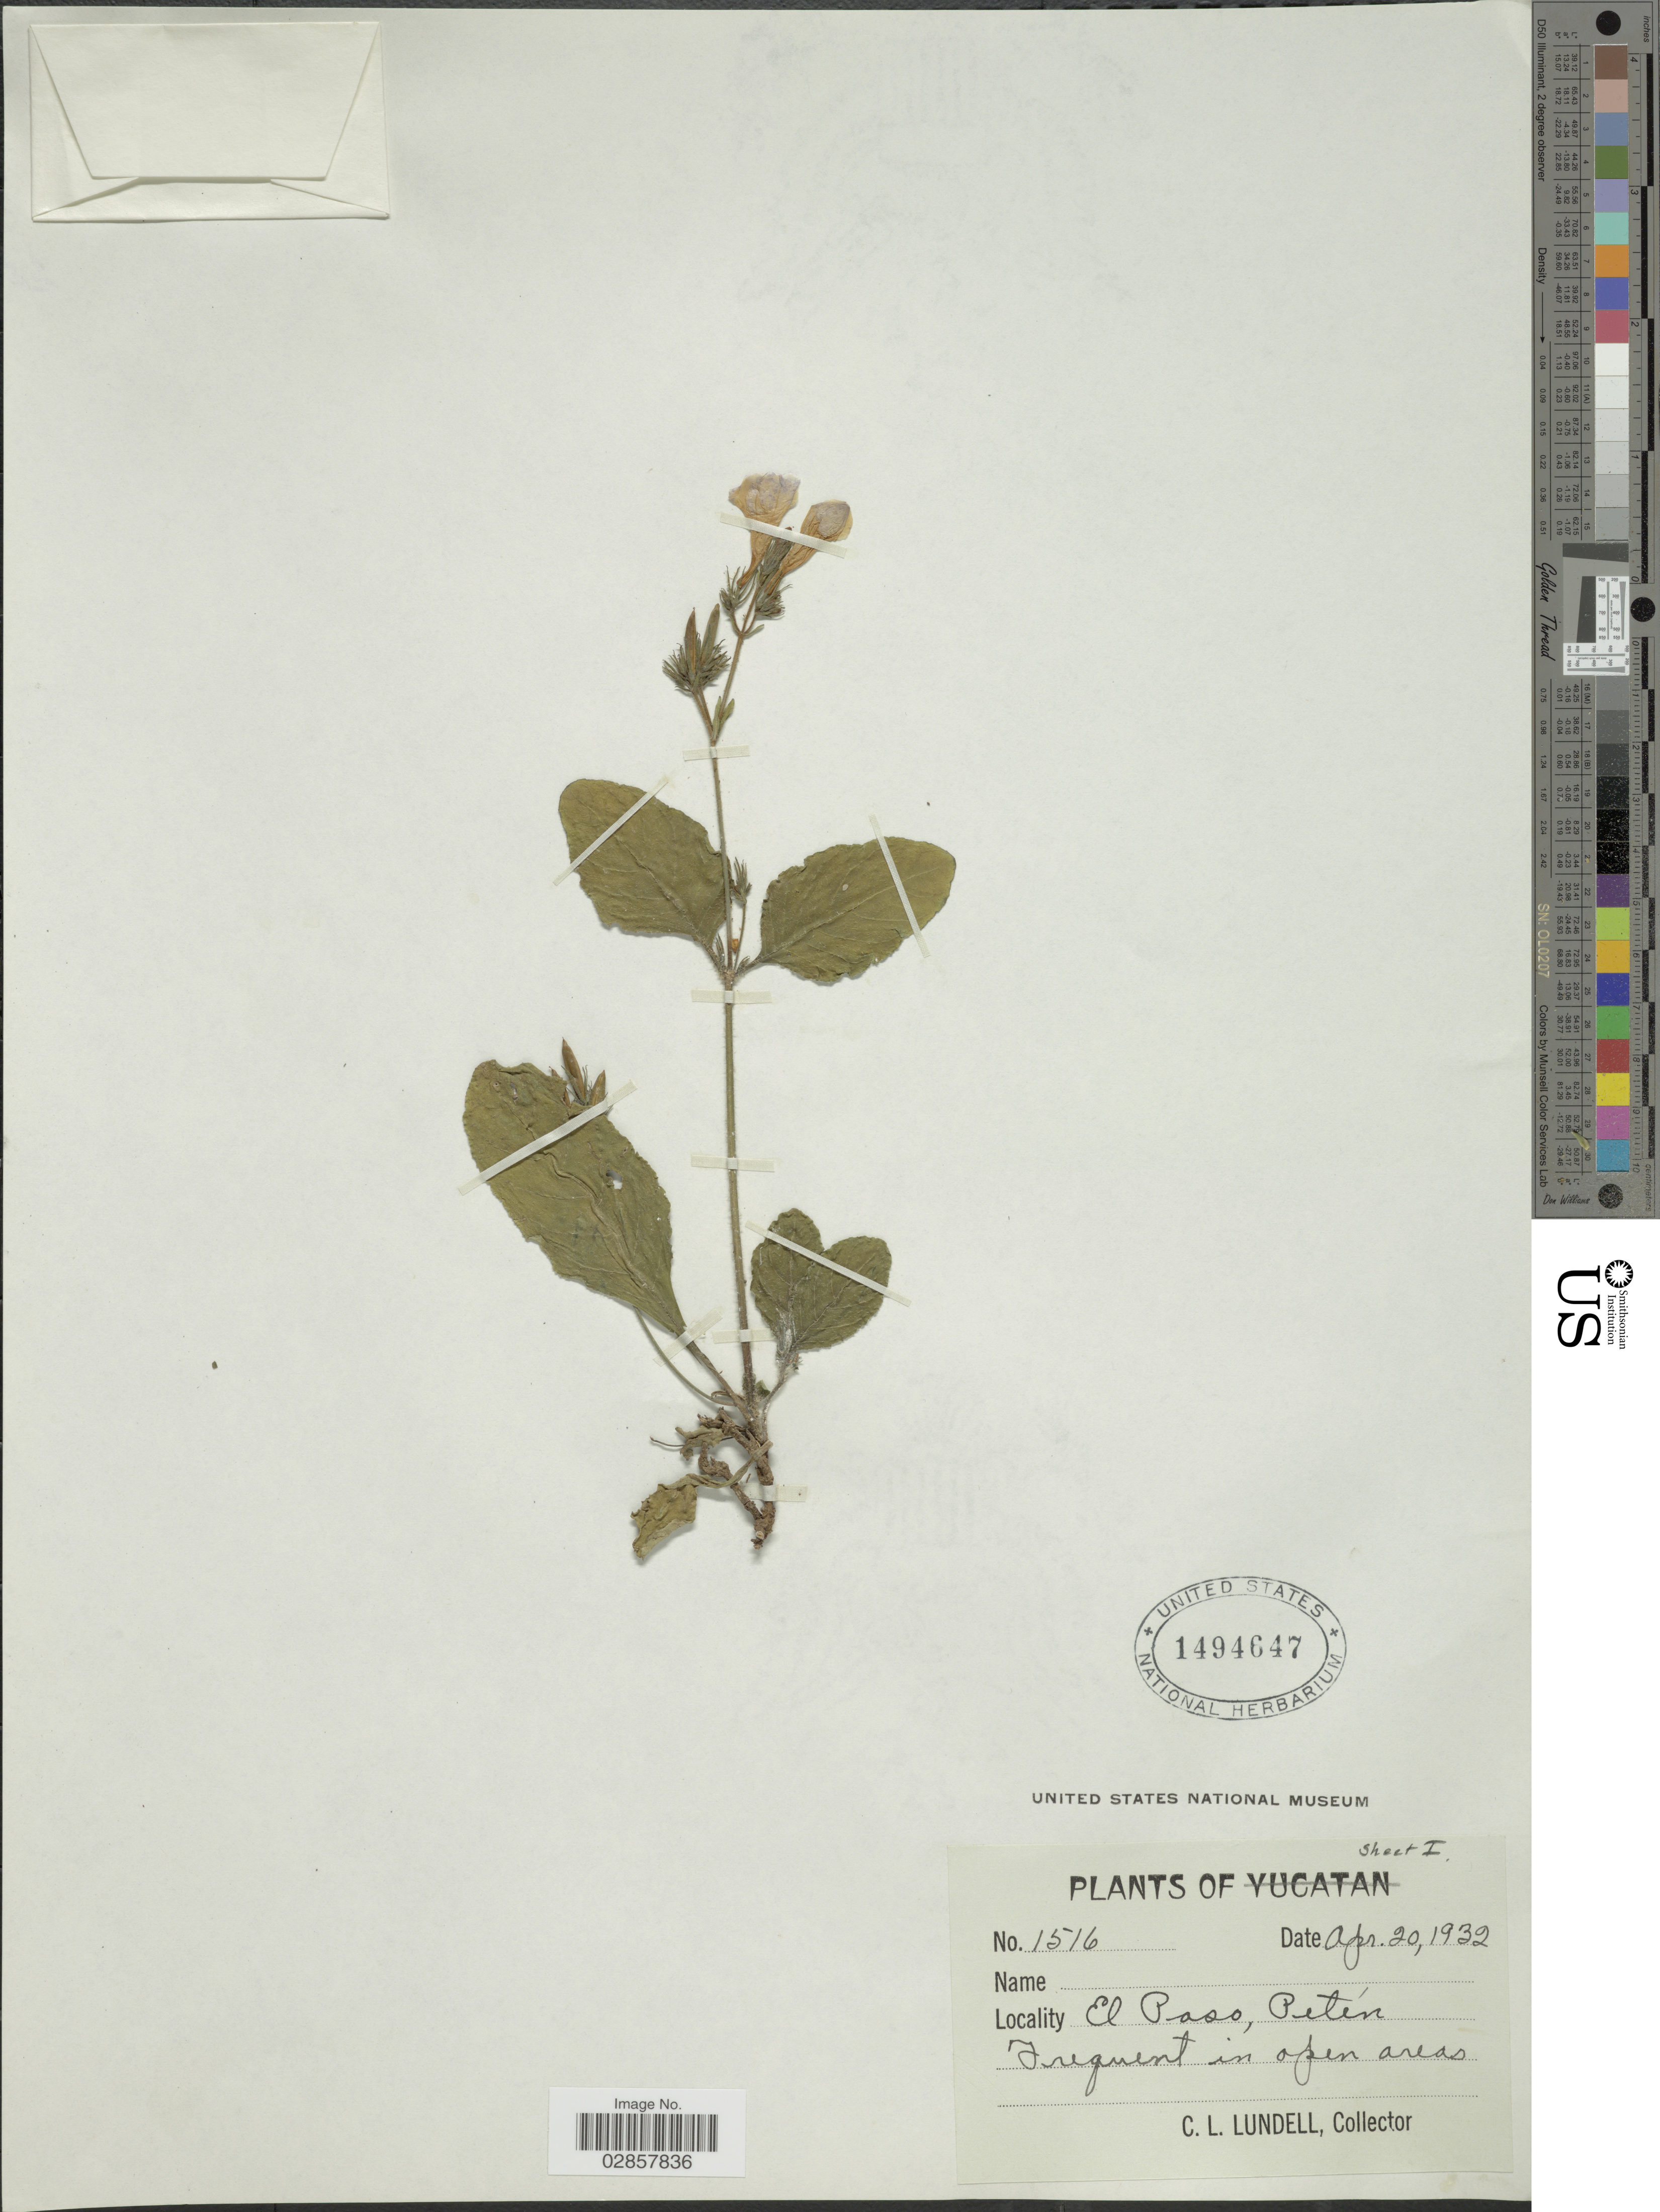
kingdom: Plantae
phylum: Tracheophyta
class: Magnoliopsida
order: Lamiales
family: Acanthaceae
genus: Ruellia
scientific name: Ruellia nudiflora var. yucatana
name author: Leonard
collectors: C. L. Lundell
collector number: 1516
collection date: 1932-04-20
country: Guatemala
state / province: El Petén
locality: El Paso, Petén.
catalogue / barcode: US 1494647